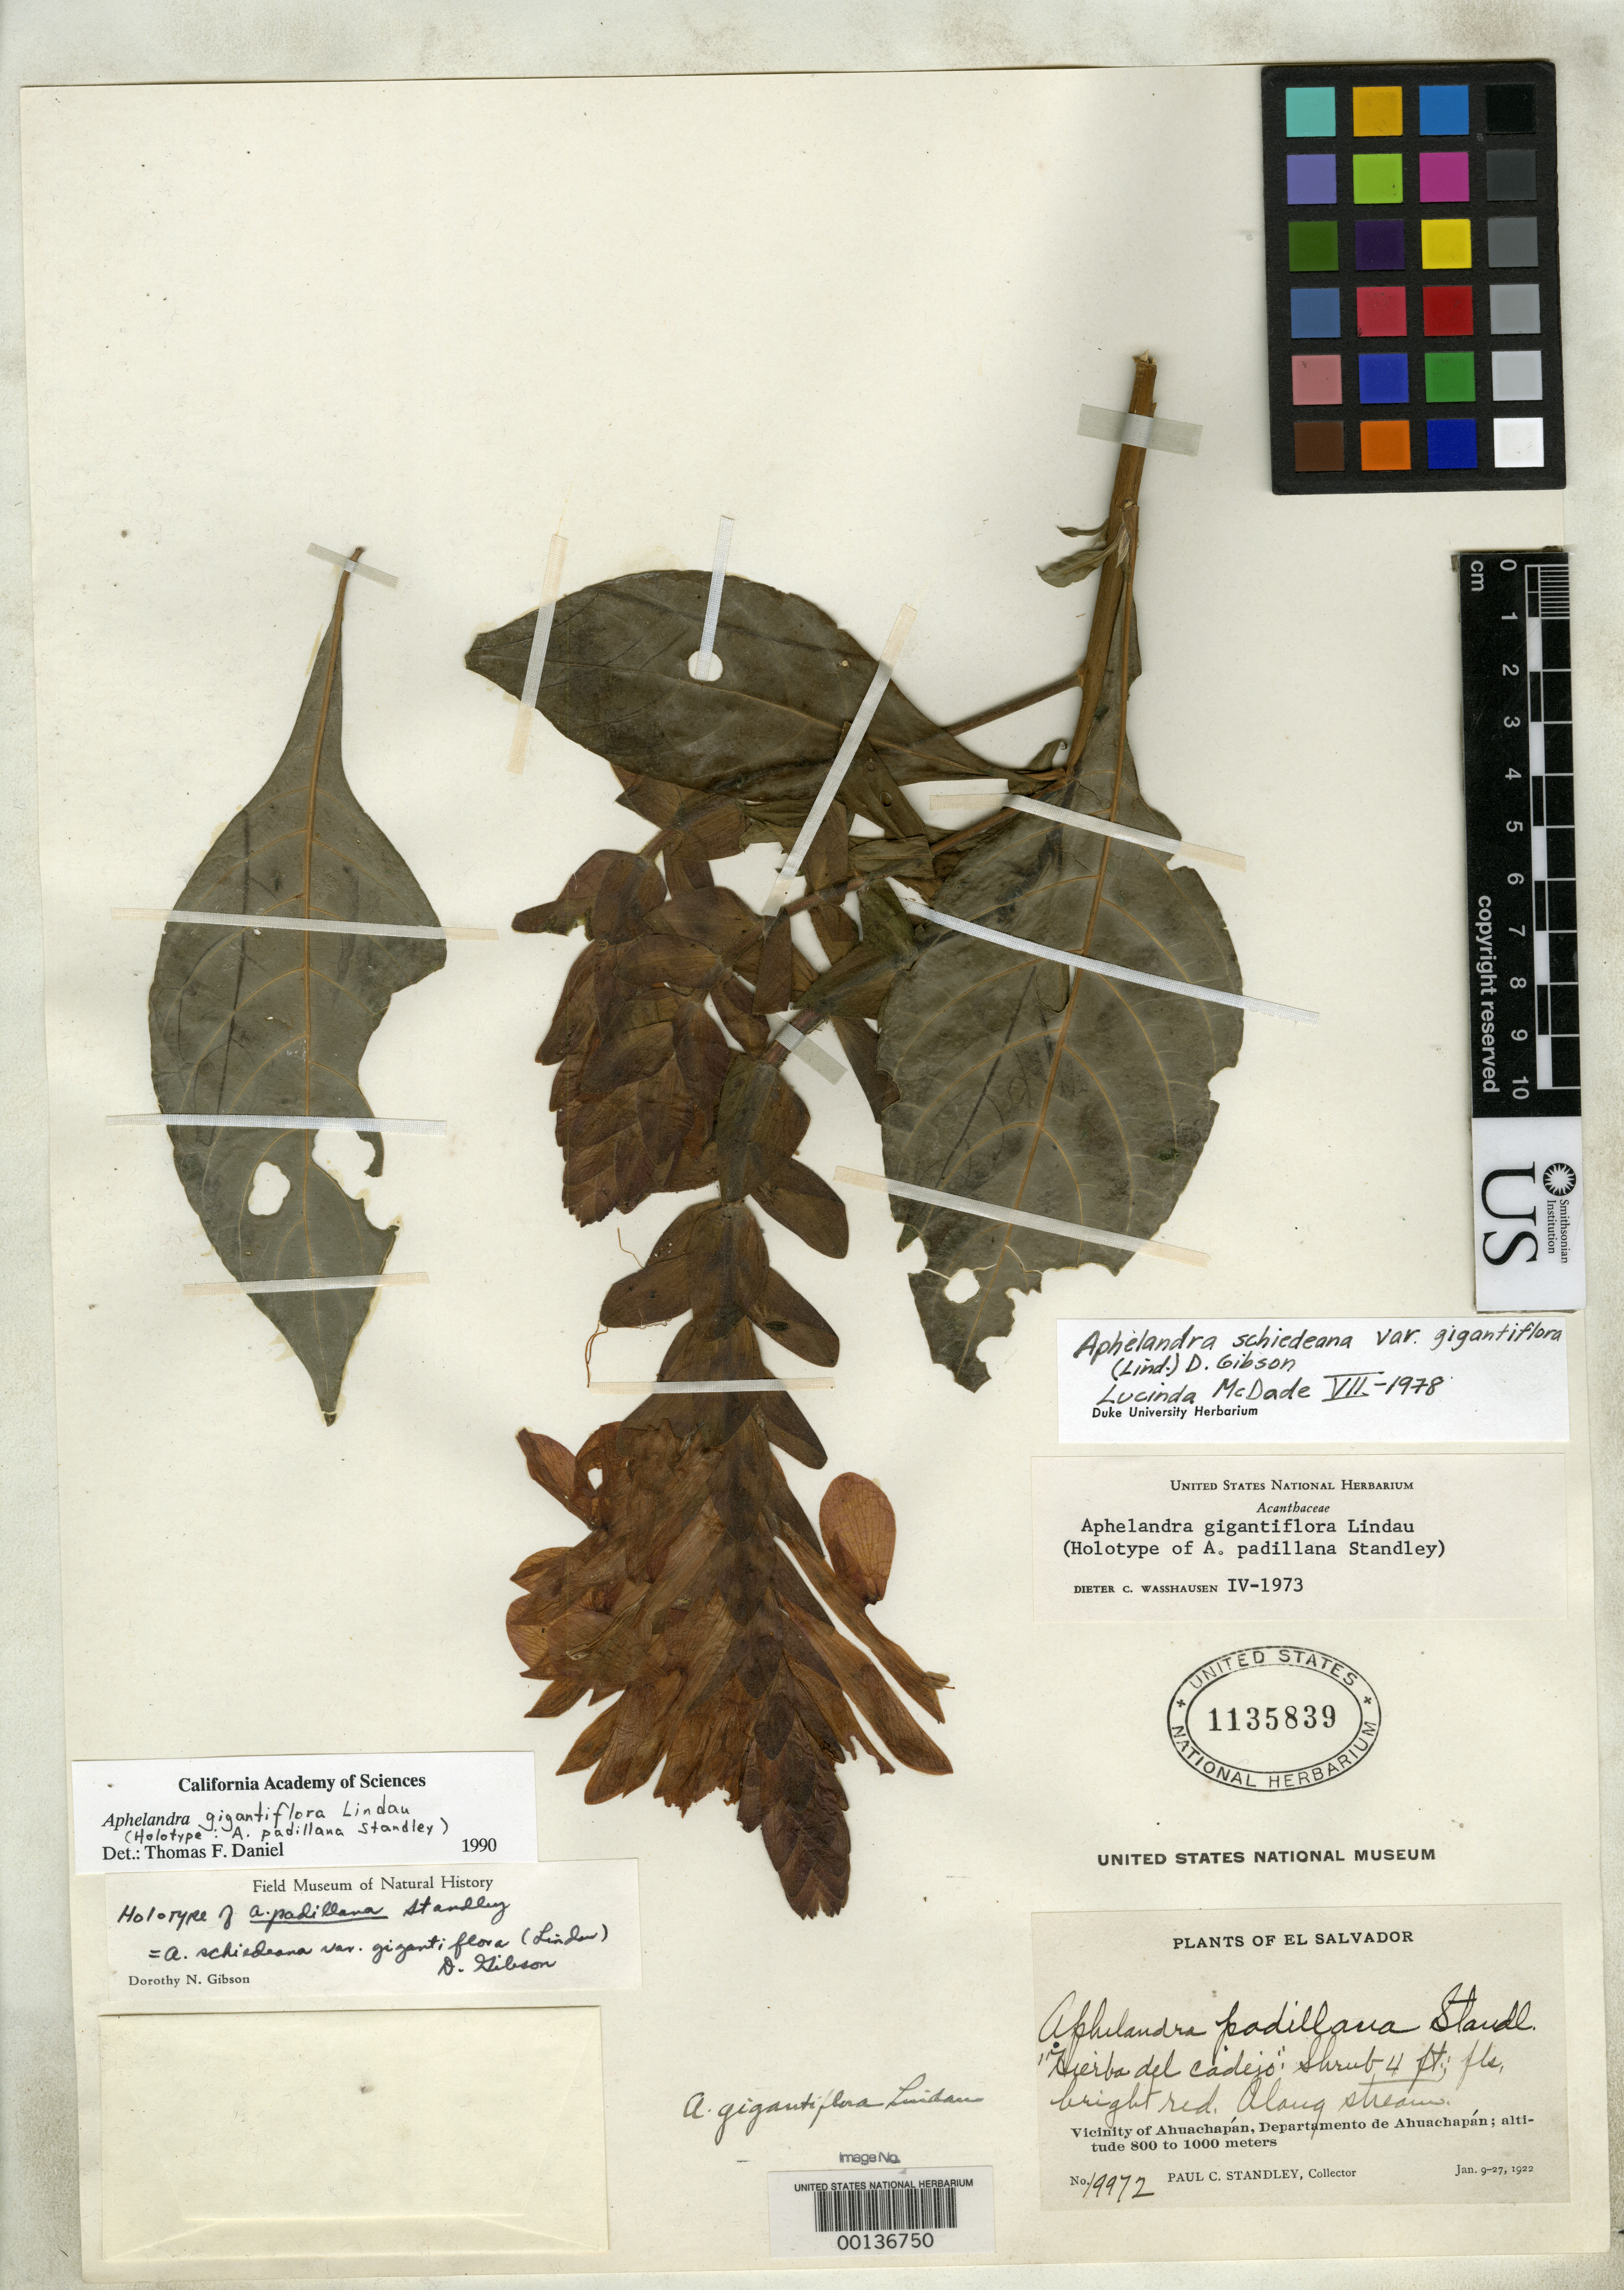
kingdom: Plantae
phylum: Tracheophyta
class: Magnoliopsida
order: Lamiales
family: Acanthaceae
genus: Aphelandra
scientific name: Aphelandra padillana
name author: Standl.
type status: Holotype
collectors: P. C. Standley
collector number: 19972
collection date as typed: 09 Jan 1922 to 27 Jan 1922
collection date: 1922-01-09/1922-01-27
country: El Salvador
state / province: Ahuachapán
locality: Ahuachapan.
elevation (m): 1000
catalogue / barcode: US 1135839